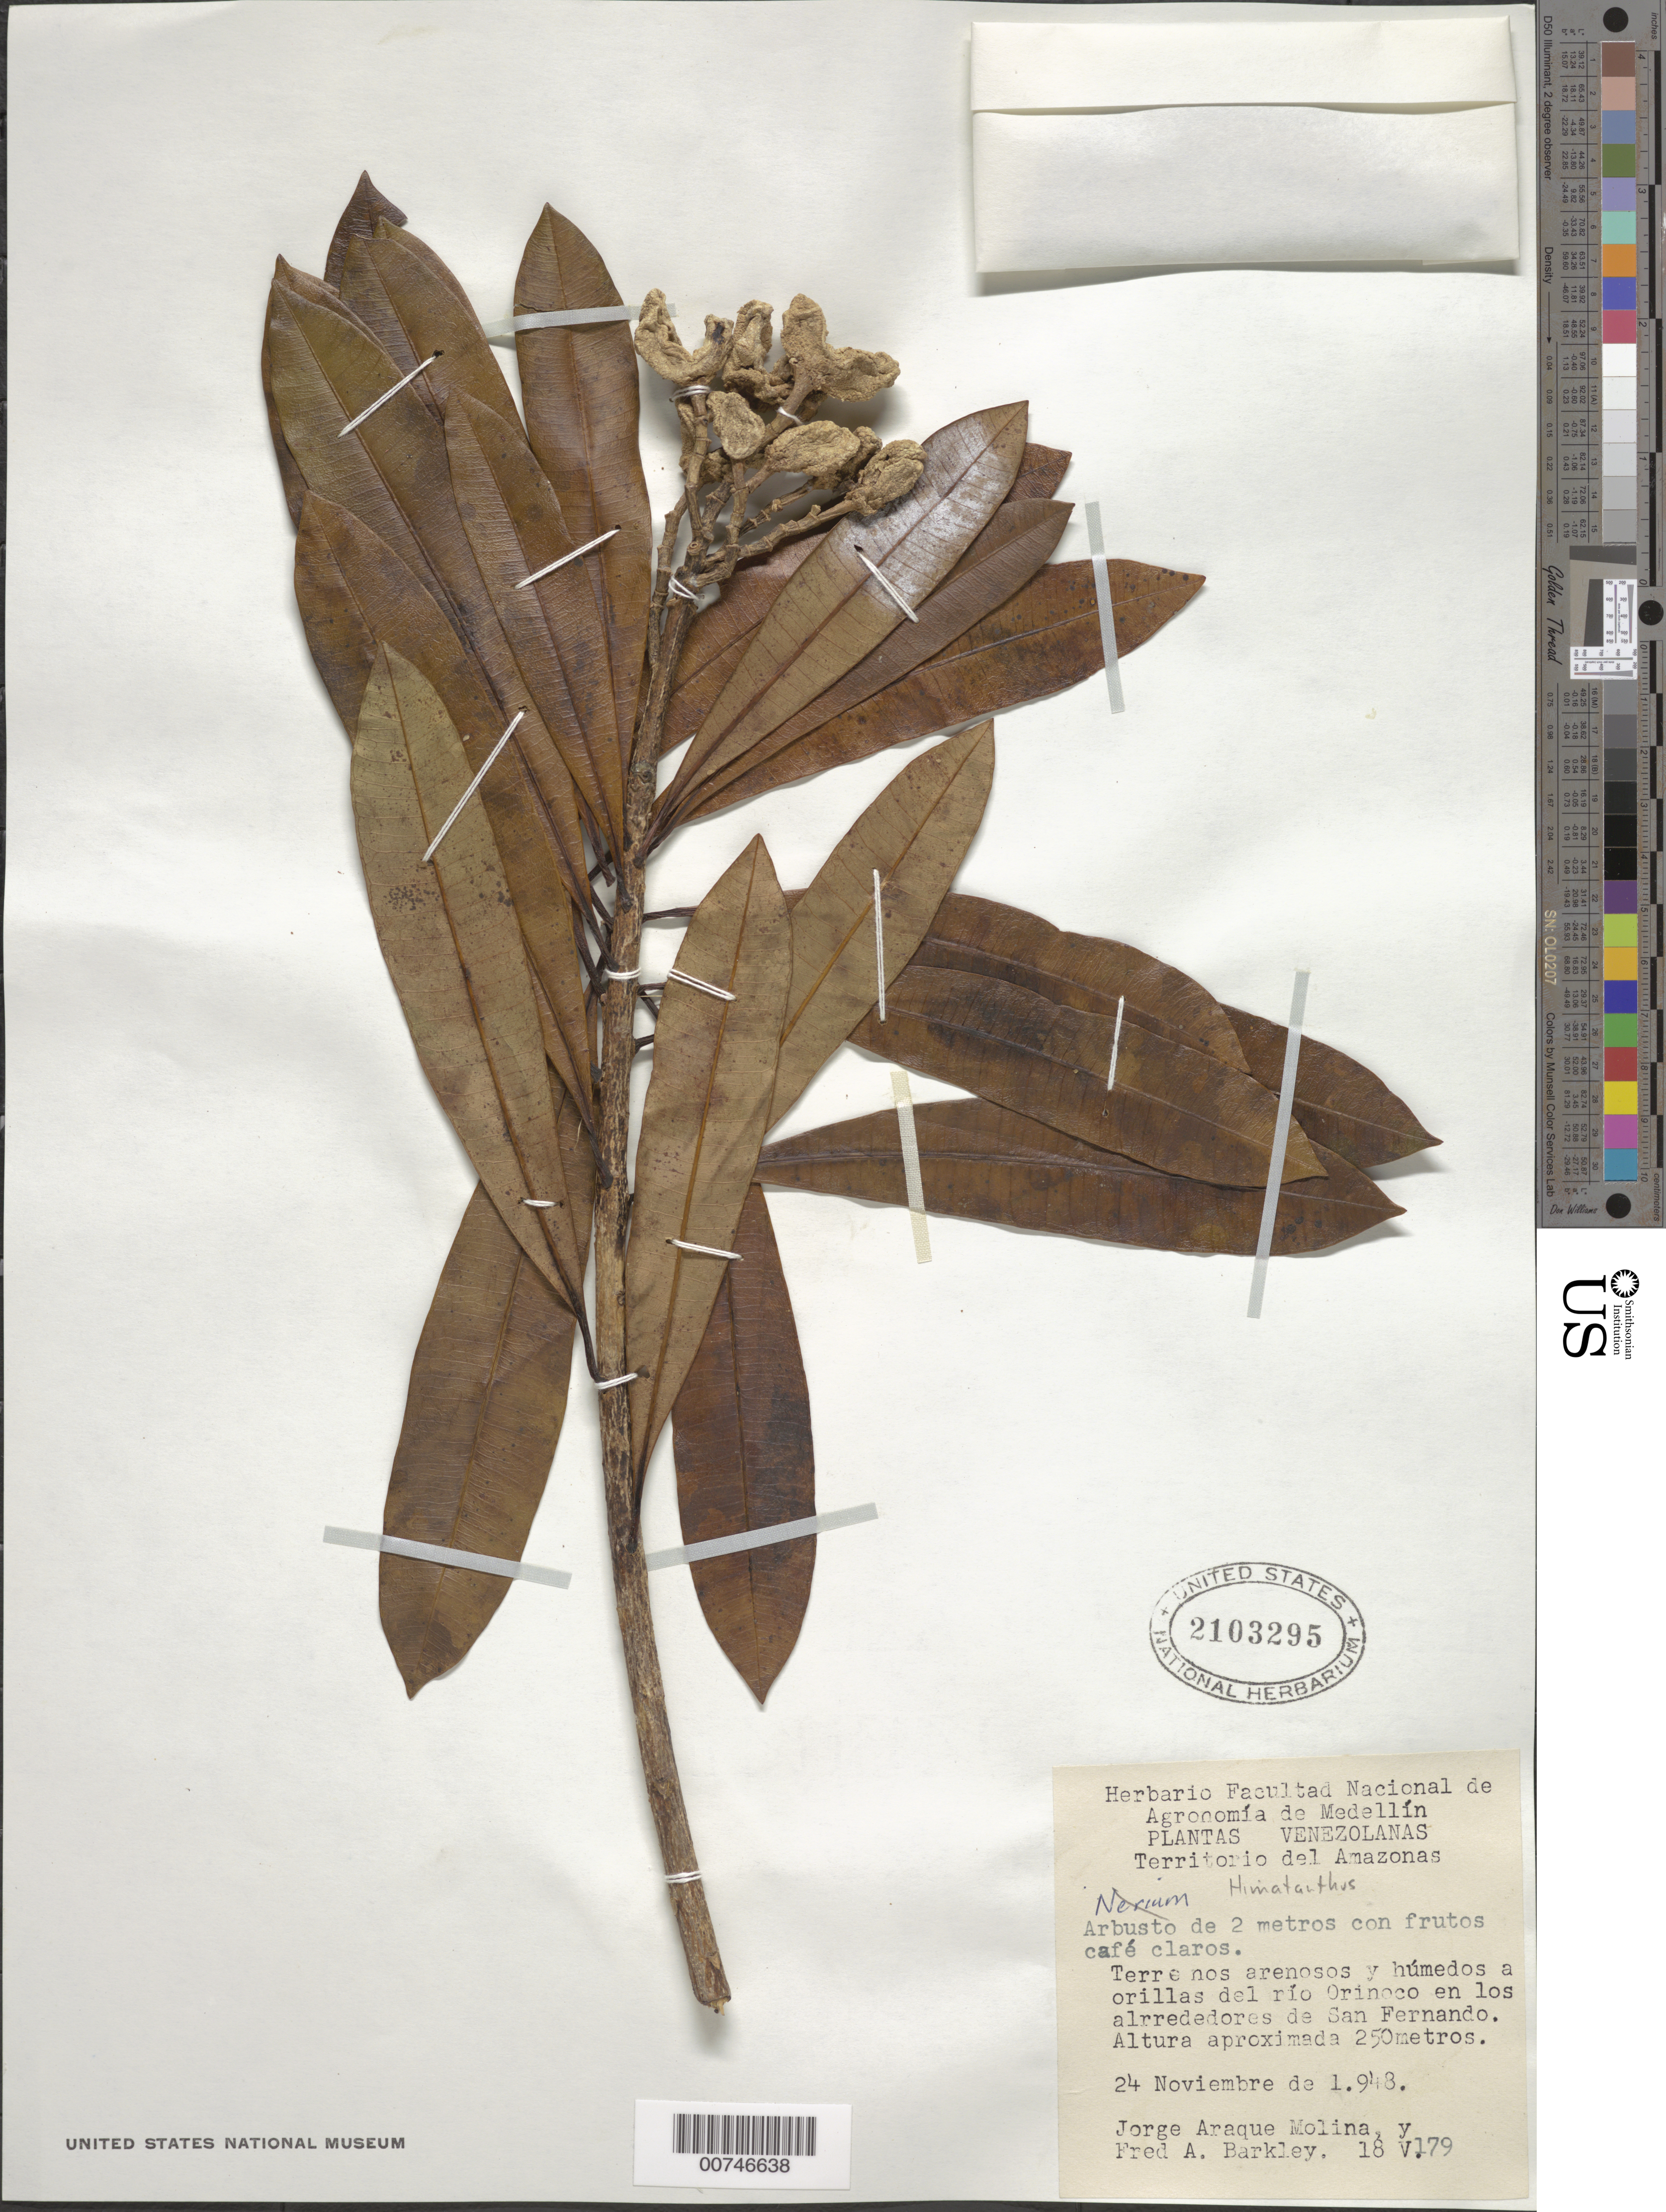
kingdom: Plantae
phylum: Tracheophyta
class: Magnoliopsida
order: Gentianales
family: Apocynaceae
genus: Himatanthus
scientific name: Himatanthus sp.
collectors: J. A. Molina & F. A. Barkley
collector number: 18v 179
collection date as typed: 24-Nov-48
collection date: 1948-11-24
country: Venezuela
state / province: Amazonas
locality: Río Orinoco en los alrededores de San Fernando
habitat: Terrenos arenosos y humedos a orillas del río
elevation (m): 250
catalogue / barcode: US 2103295